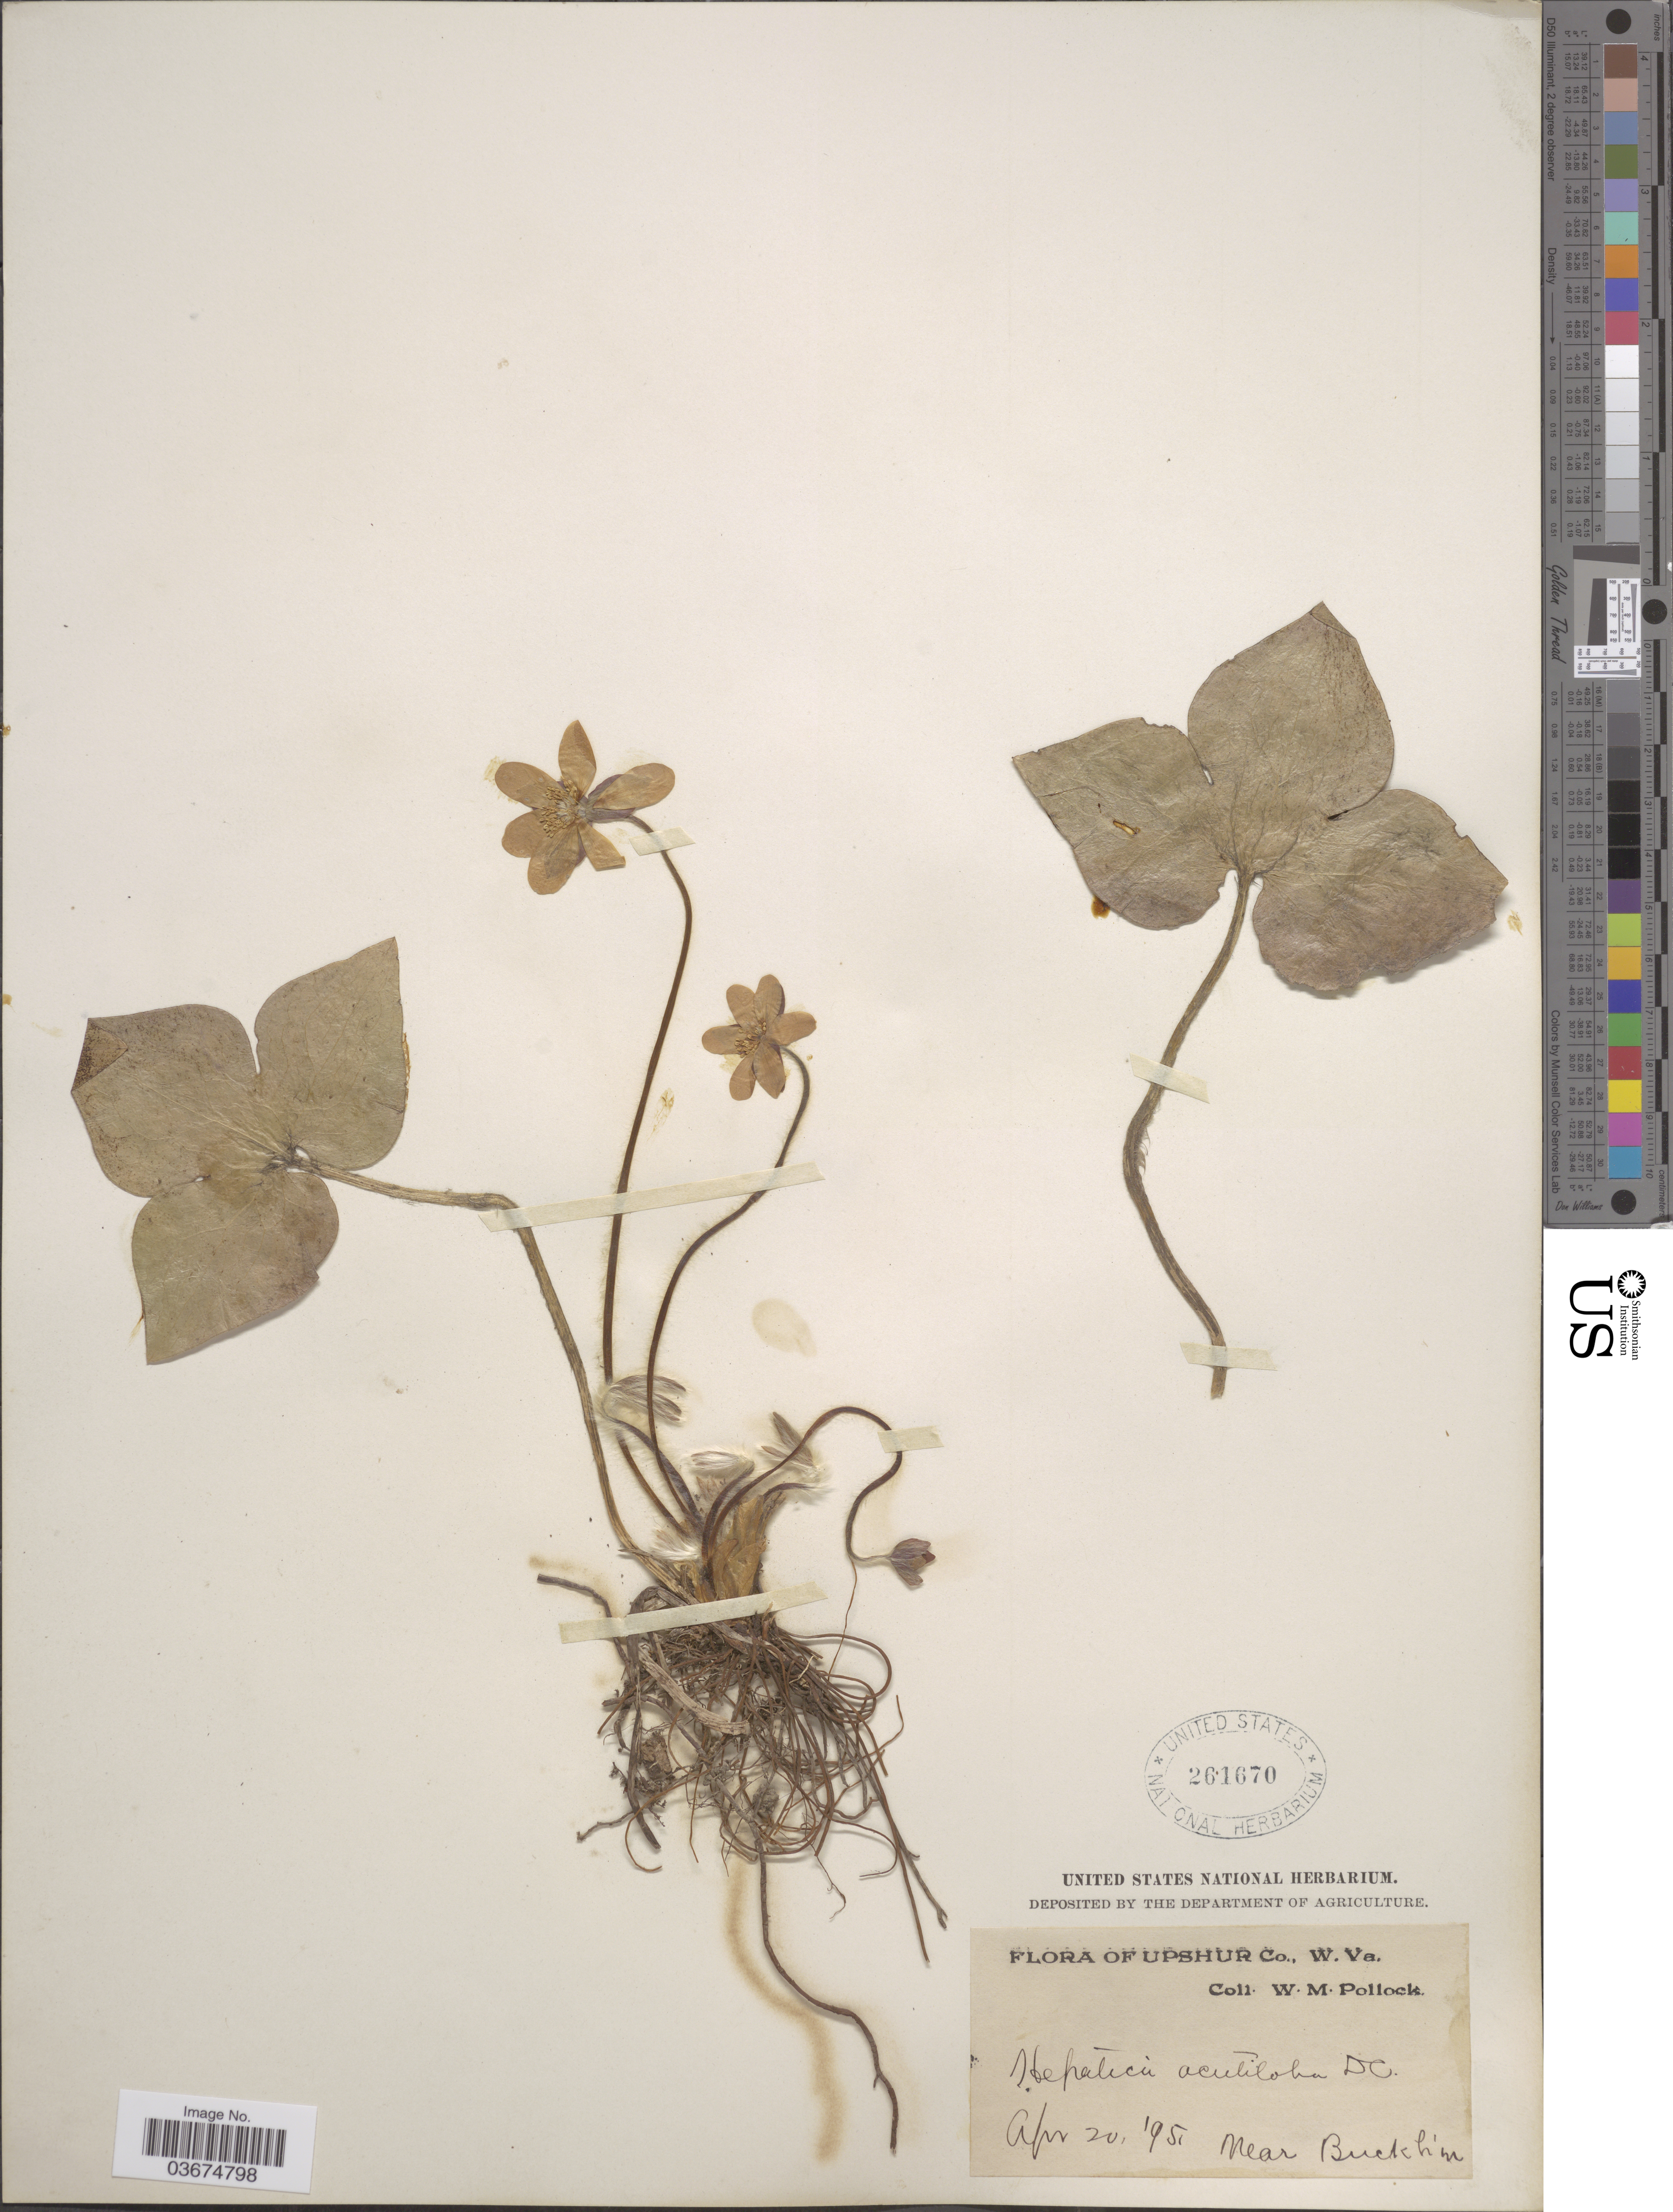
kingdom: Plantae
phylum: Tracheophyta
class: Magnoliopsida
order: Ranunculales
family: Ranunculaceae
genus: Hepatica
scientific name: Hepatica acutiloba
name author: DC.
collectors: W. M. Pollock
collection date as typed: Transcribed d/m/y: 20/4/95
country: United States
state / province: West Virginia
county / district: Upshur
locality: Near Bucklin.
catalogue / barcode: US 261670